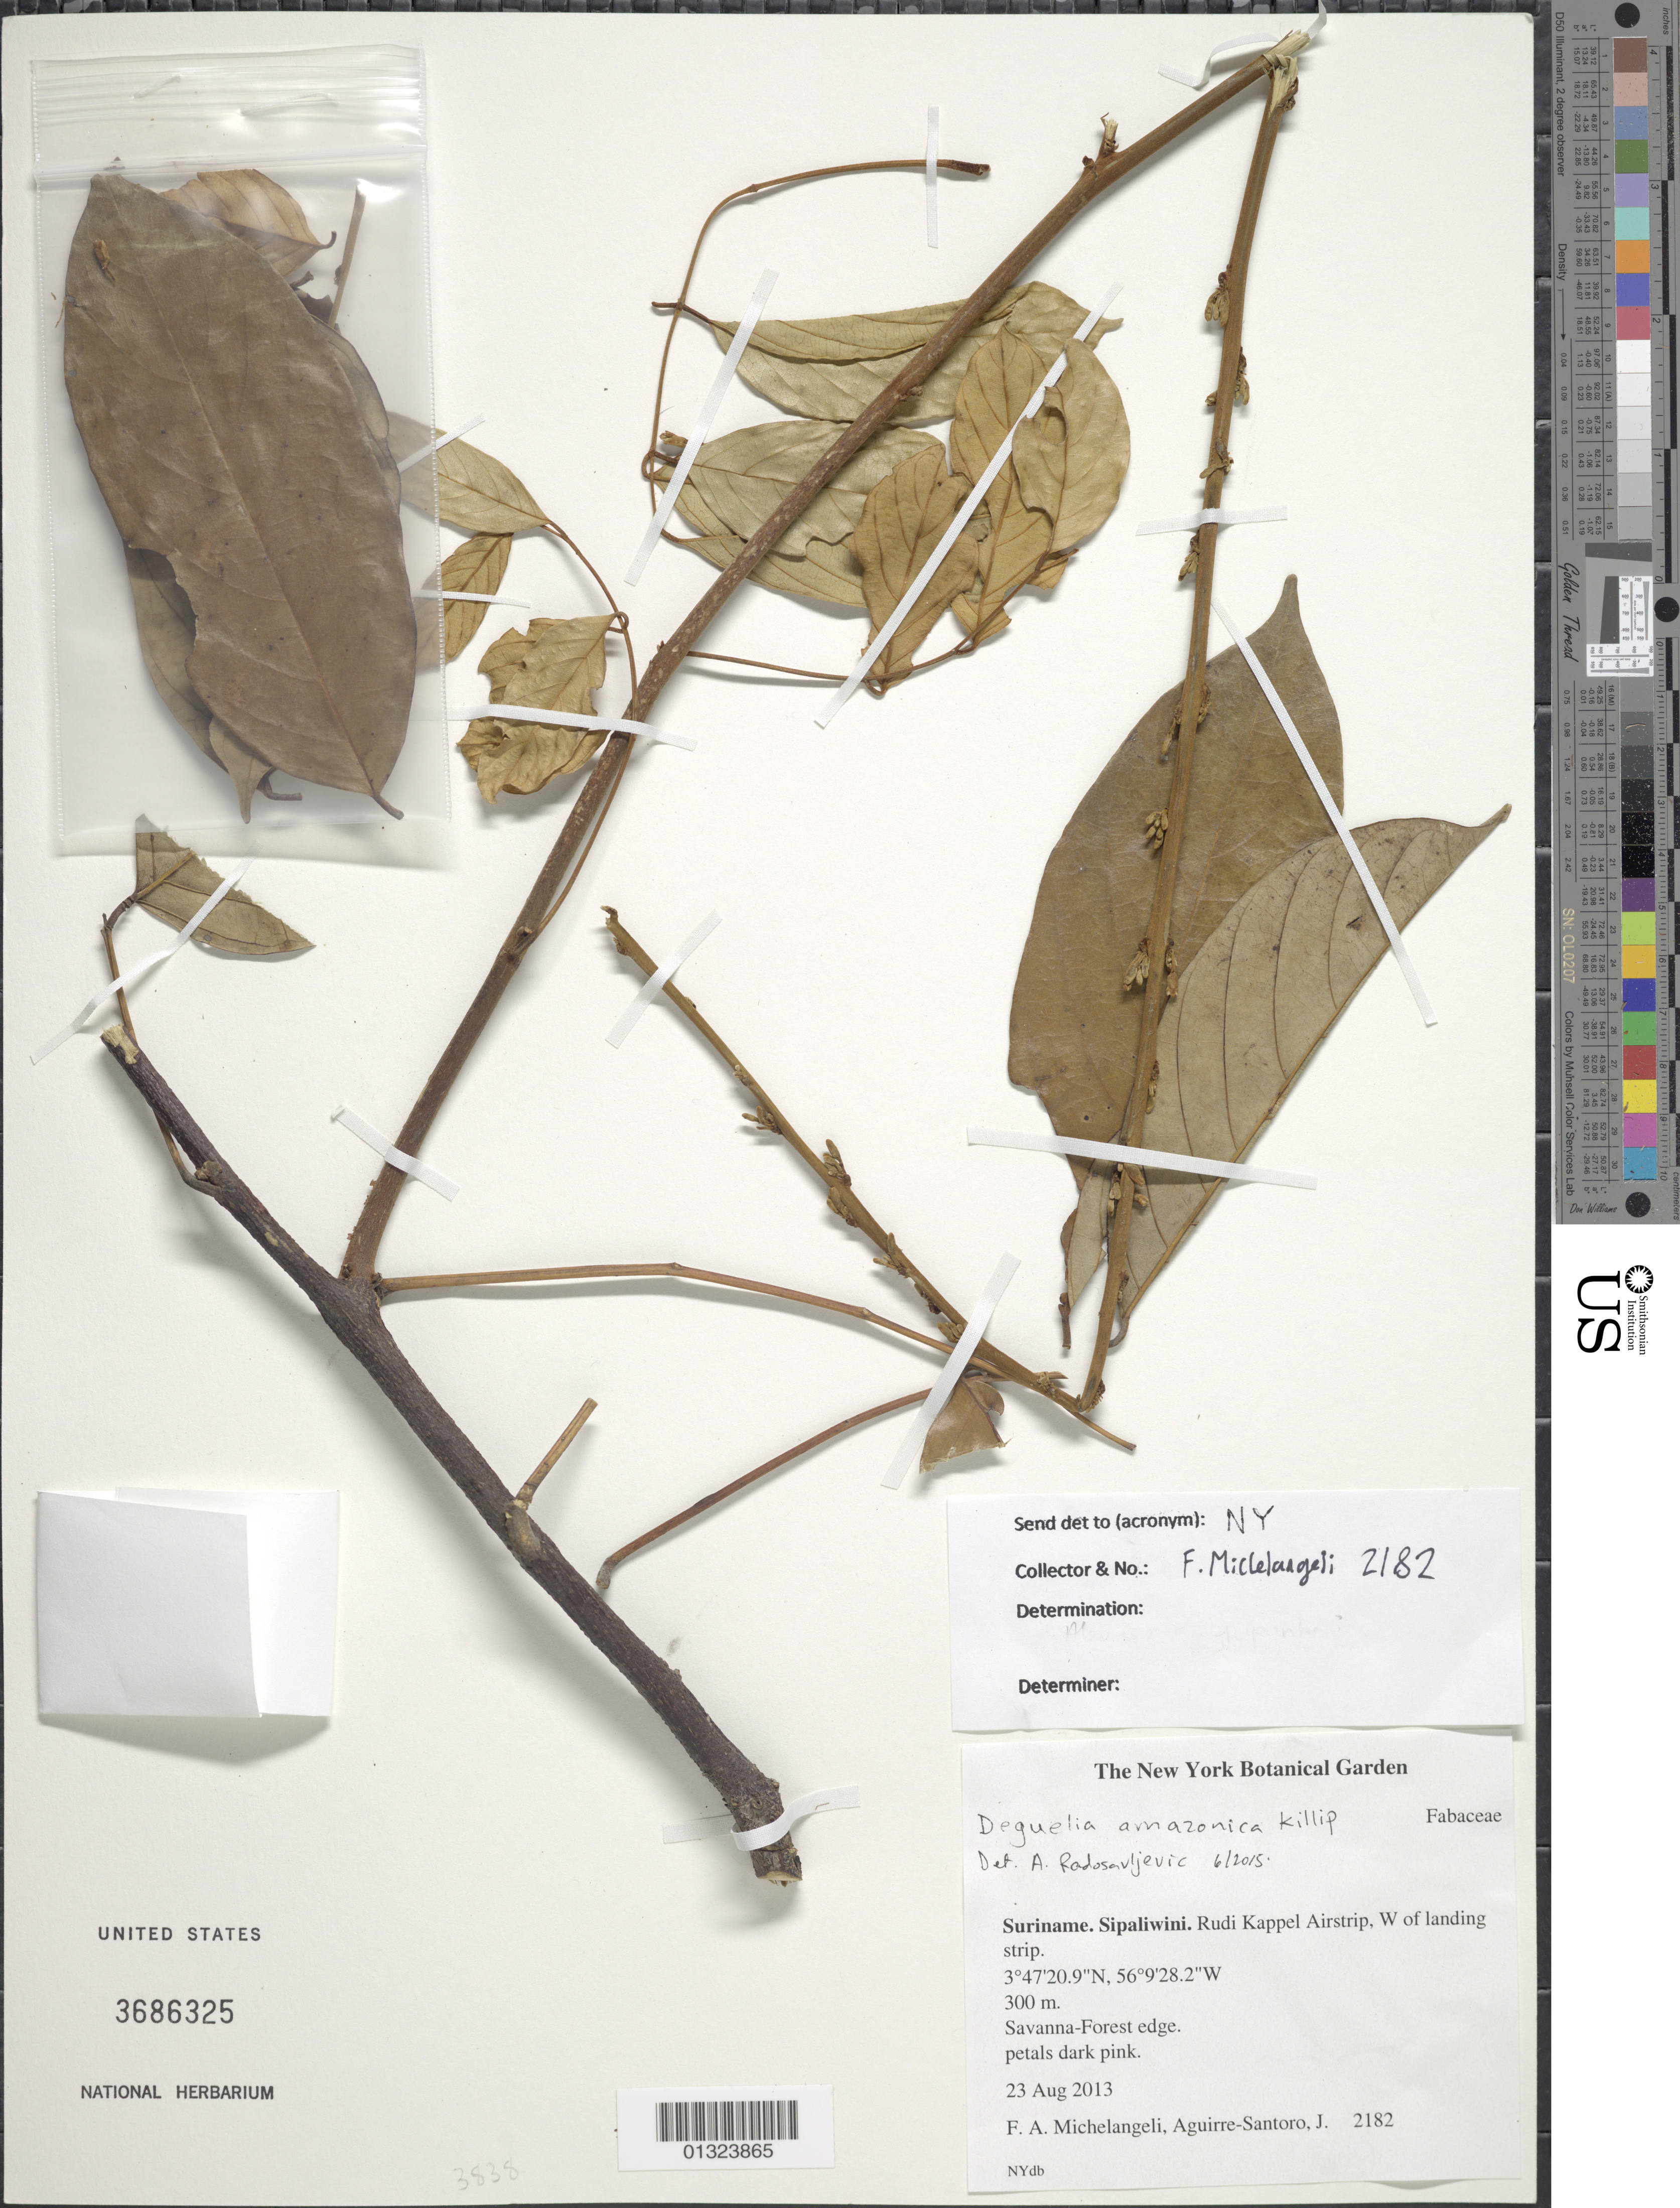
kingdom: Plantae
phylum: Tracheophyta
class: Magnoliopsida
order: Fabales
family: Fabaceae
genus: Deguelia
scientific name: Deguelia amazonica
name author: Killip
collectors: F. A. Michelangeli & J. Aguirre-Santoro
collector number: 2182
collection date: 2013-08-23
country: Suriname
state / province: Sipaliwini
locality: Rudi Kappel Airstrip, W of landing strip.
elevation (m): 300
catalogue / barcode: US 3686325